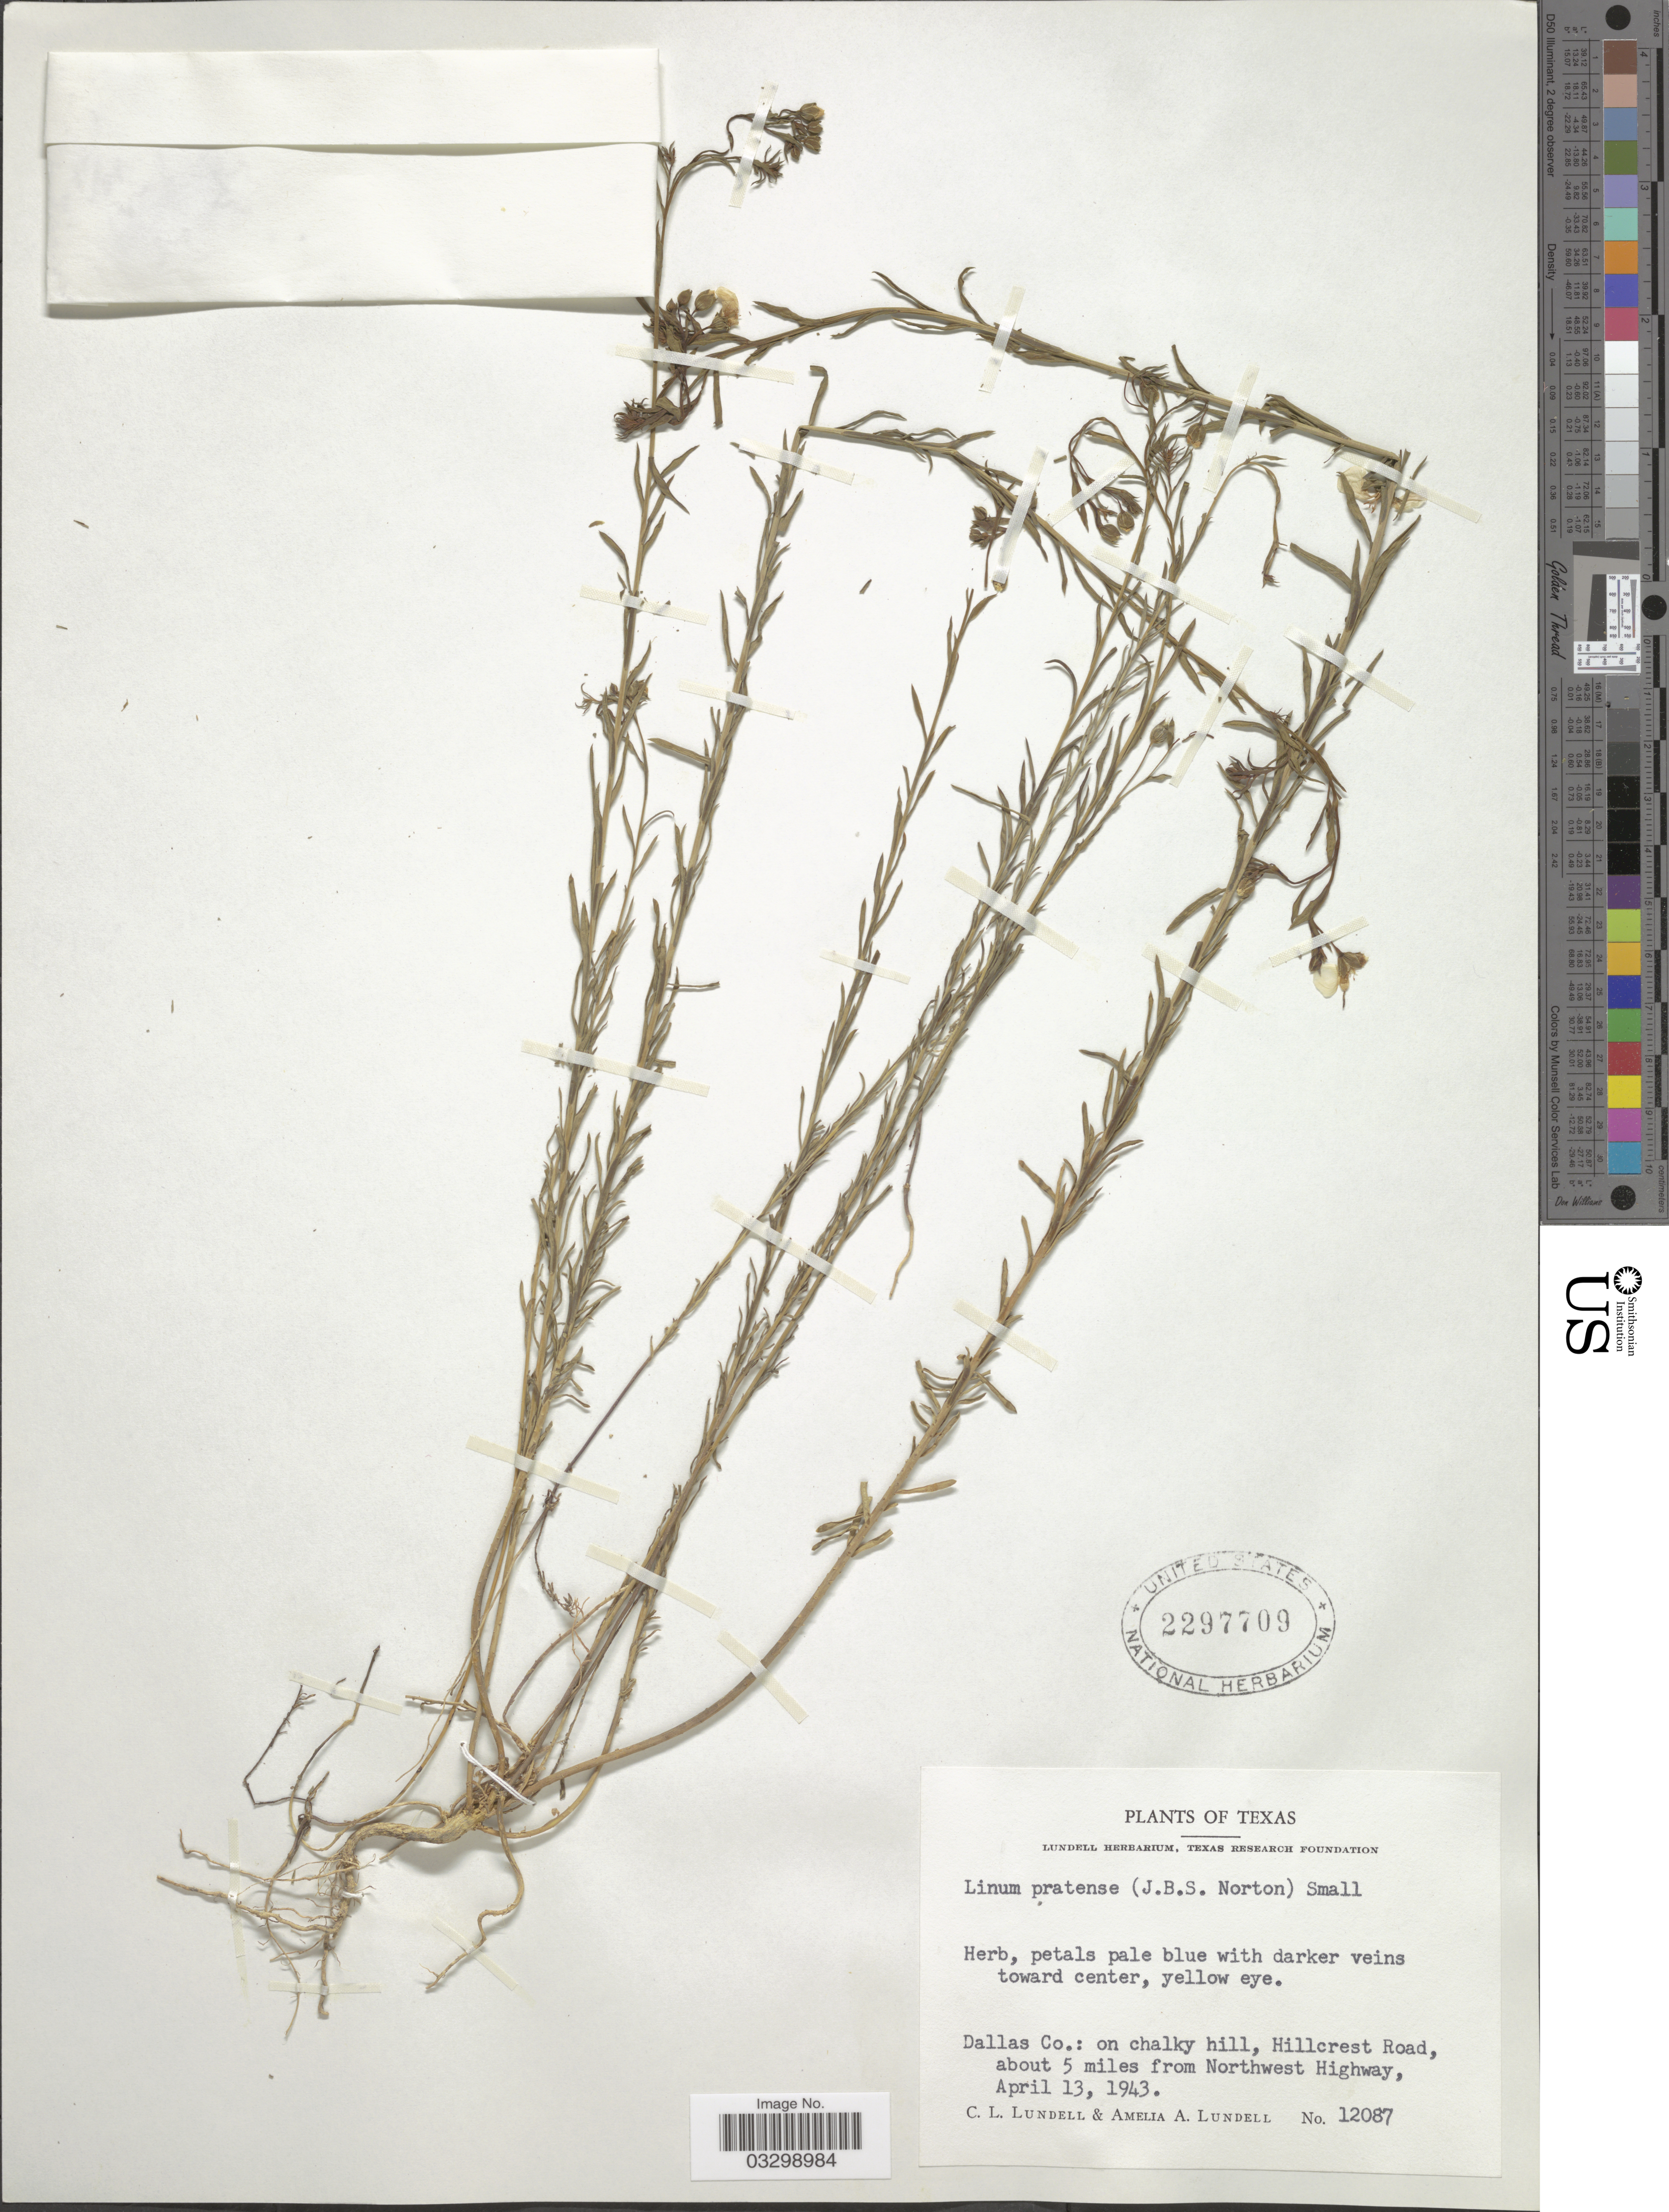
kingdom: Plantae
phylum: Tracheophyta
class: Magnoliopsida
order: Malpighiales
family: Linaceae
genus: Linum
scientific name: Linum pratense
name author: (J.B. Norton) Small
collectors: C. L. Lundell & A. A. Lundell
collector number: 12087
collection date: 1943-04-13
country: United States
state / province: Texas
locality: Dallas Co.: on chalky hill, Hillcrest Road, about 5 miles from Northwest Highway.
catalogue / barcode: US 2297709